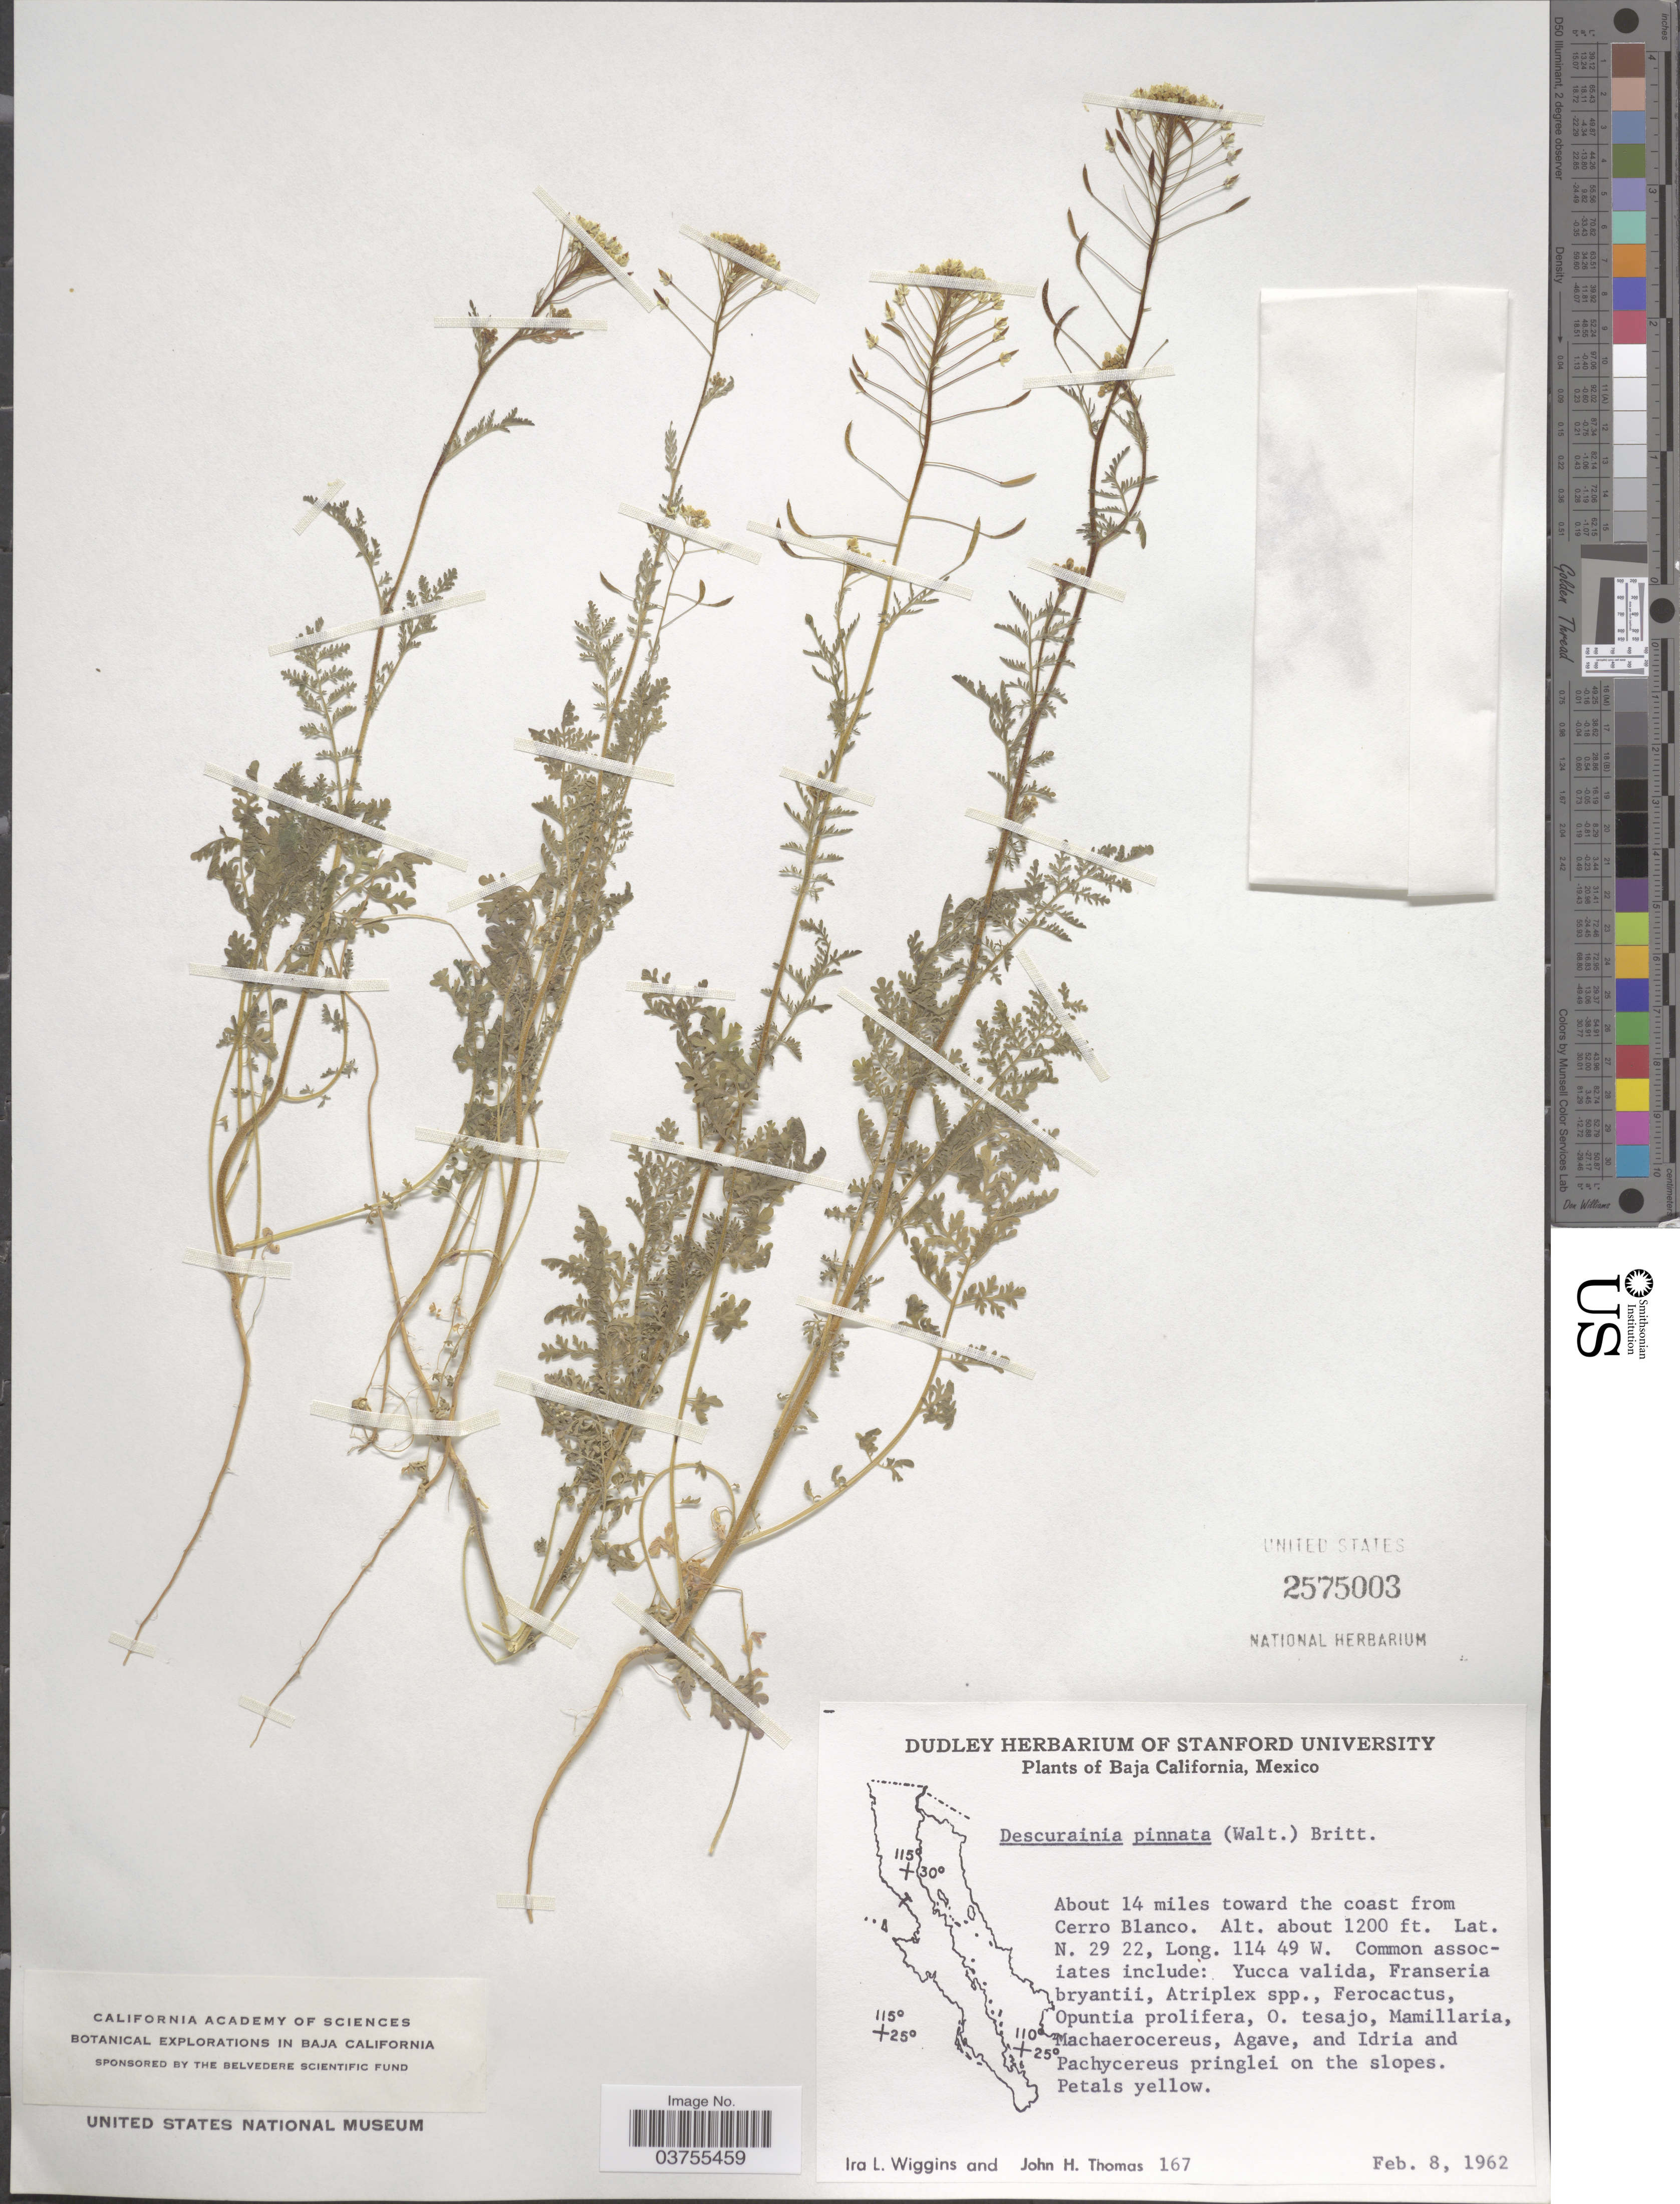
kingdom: Plantae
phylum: Tracheophyta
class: Magnoliopsida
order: Brassicales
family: Brassicaceae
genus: Descurainia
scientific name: Descurainia pinnata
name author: (Walter) Britton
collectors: I. L. Wiggins & J. H. Thomas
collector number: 167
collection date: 1962-02-08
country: Mexico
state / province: Baja California Norte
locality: About 14 miles toward the coast from Cerro Blanco.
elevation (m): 366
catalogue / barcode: US 2575003